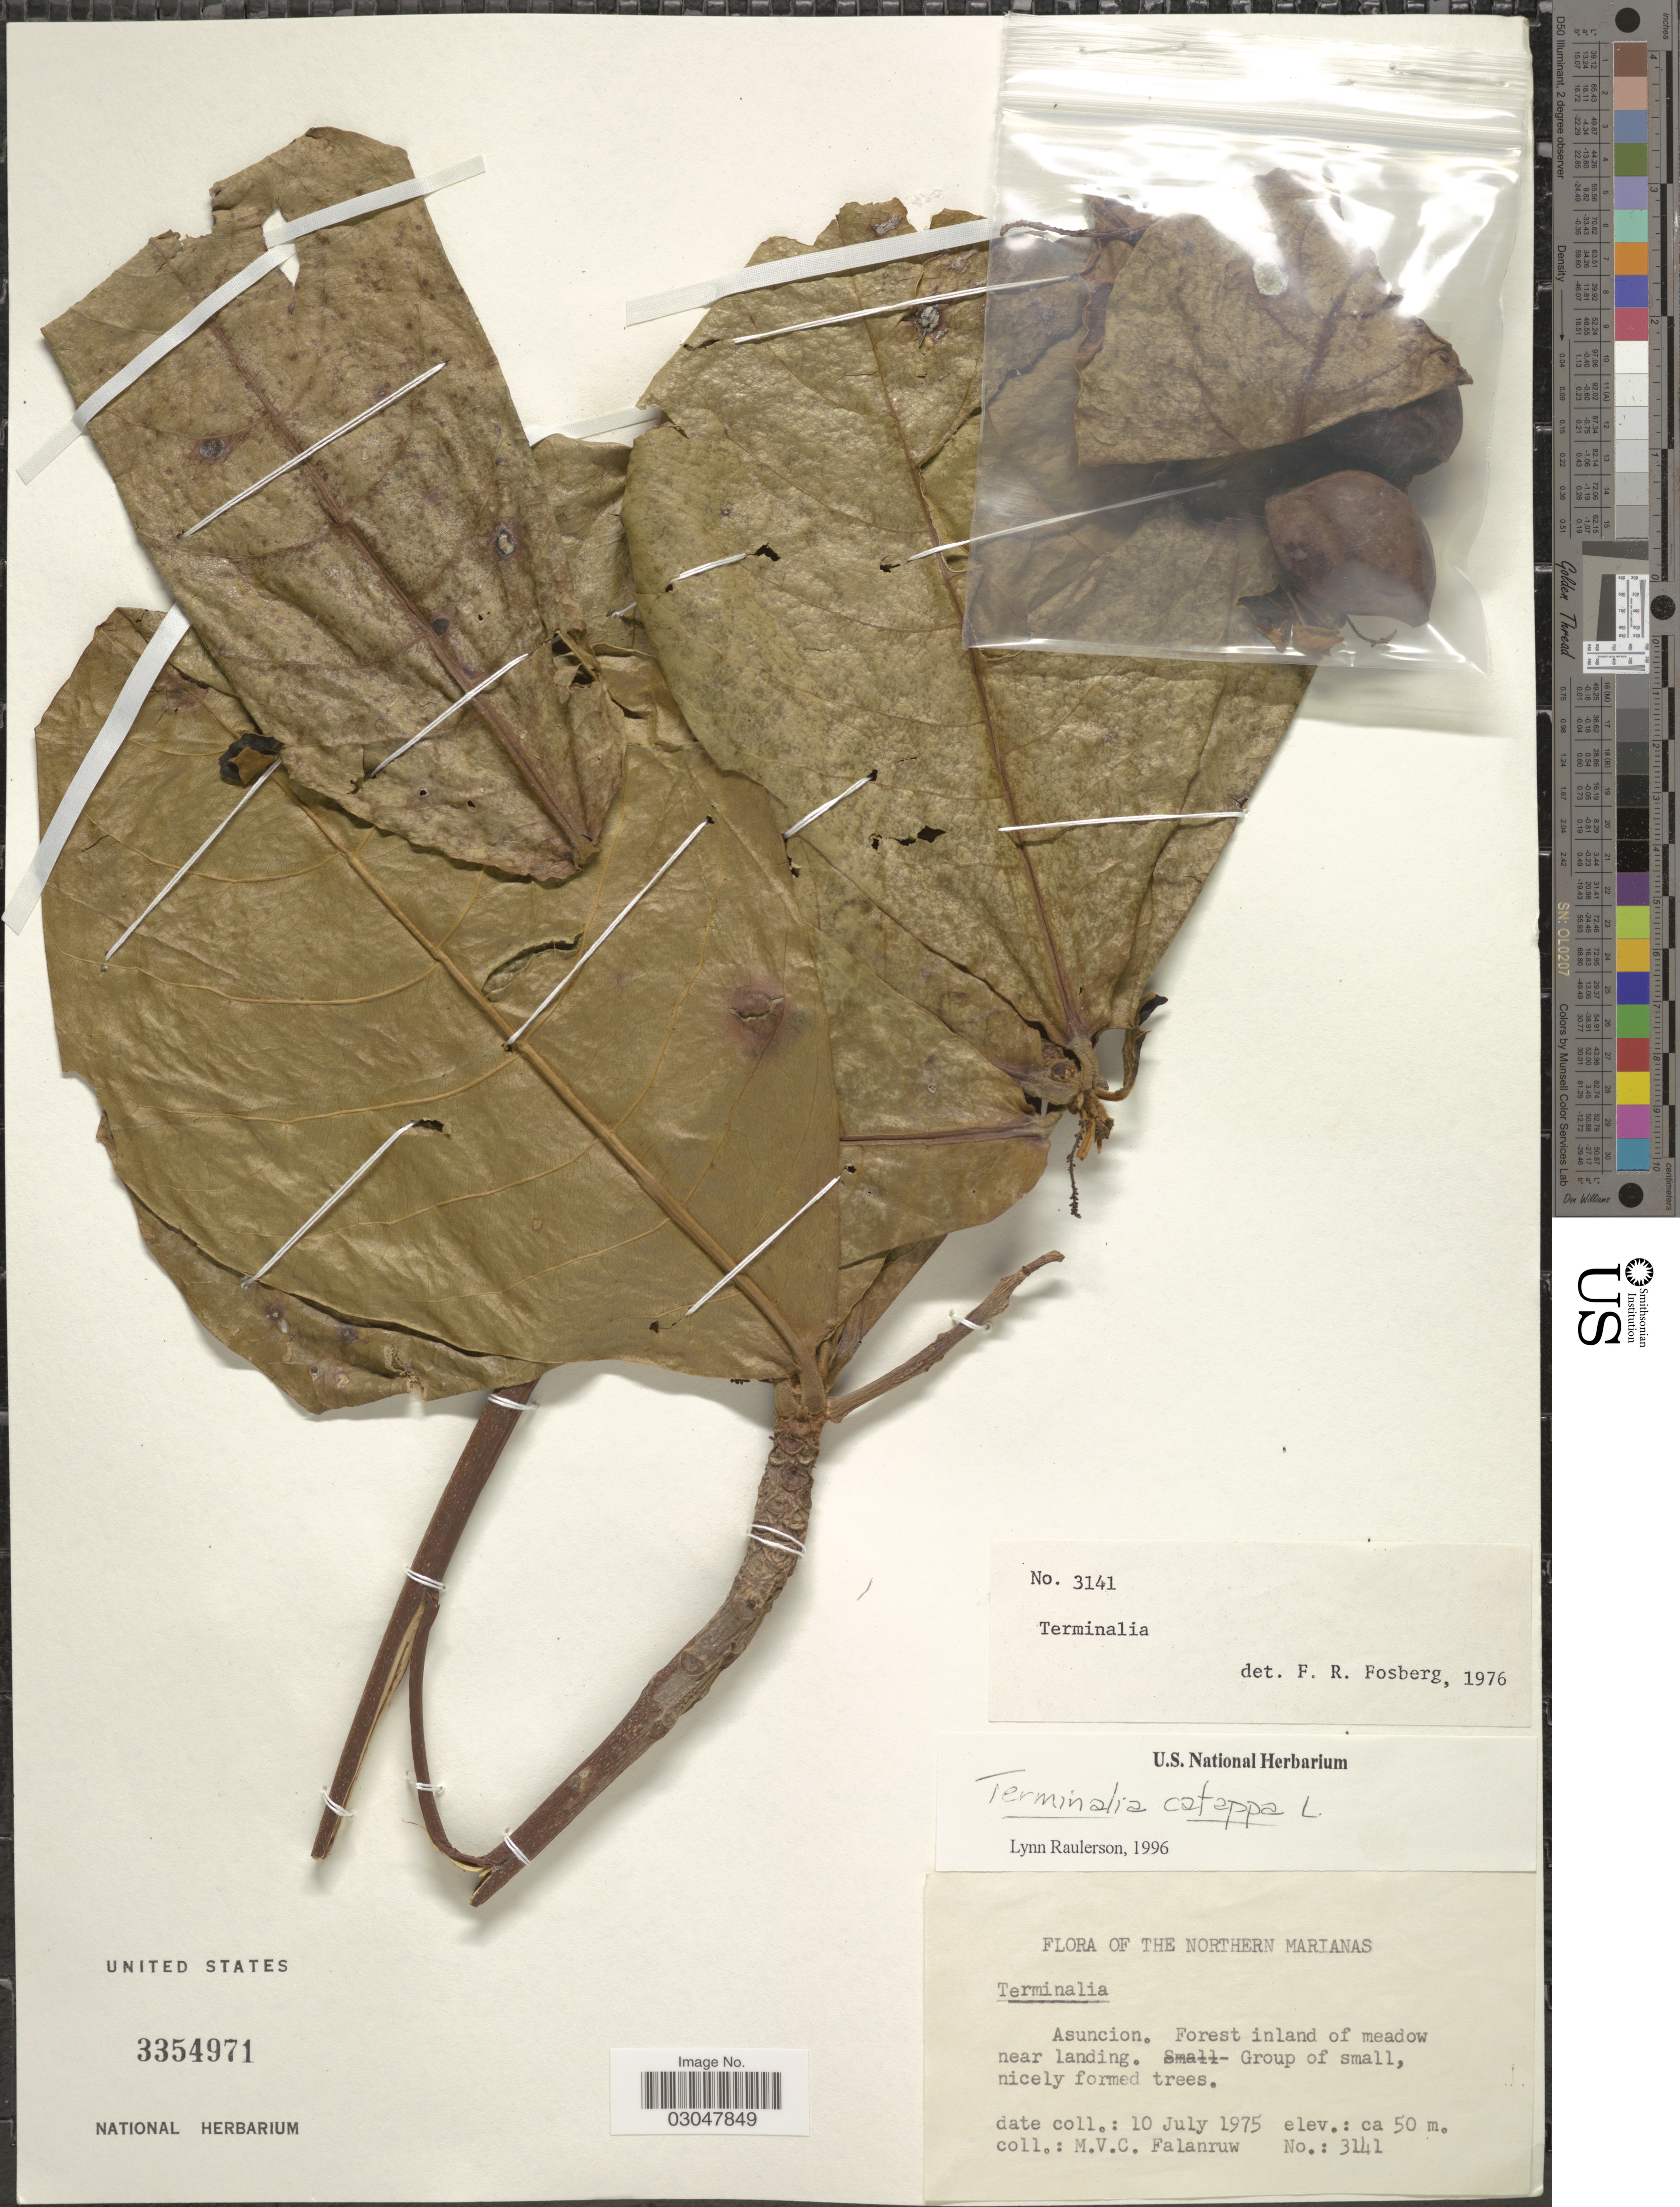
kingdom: Plantae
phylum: Tracheophyta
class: Magnoliopsida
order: Myrtales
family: Combretaceae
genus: Terminalia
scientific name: Terminalia catappa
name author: L.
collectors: M. V. Falanruw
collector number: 3141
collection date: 1975-07-10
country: Northern Mariana Islands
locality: Northern Marianas. Asuncion. Forest inland of meadow near landing.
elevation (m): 50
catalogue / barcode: US 3354971